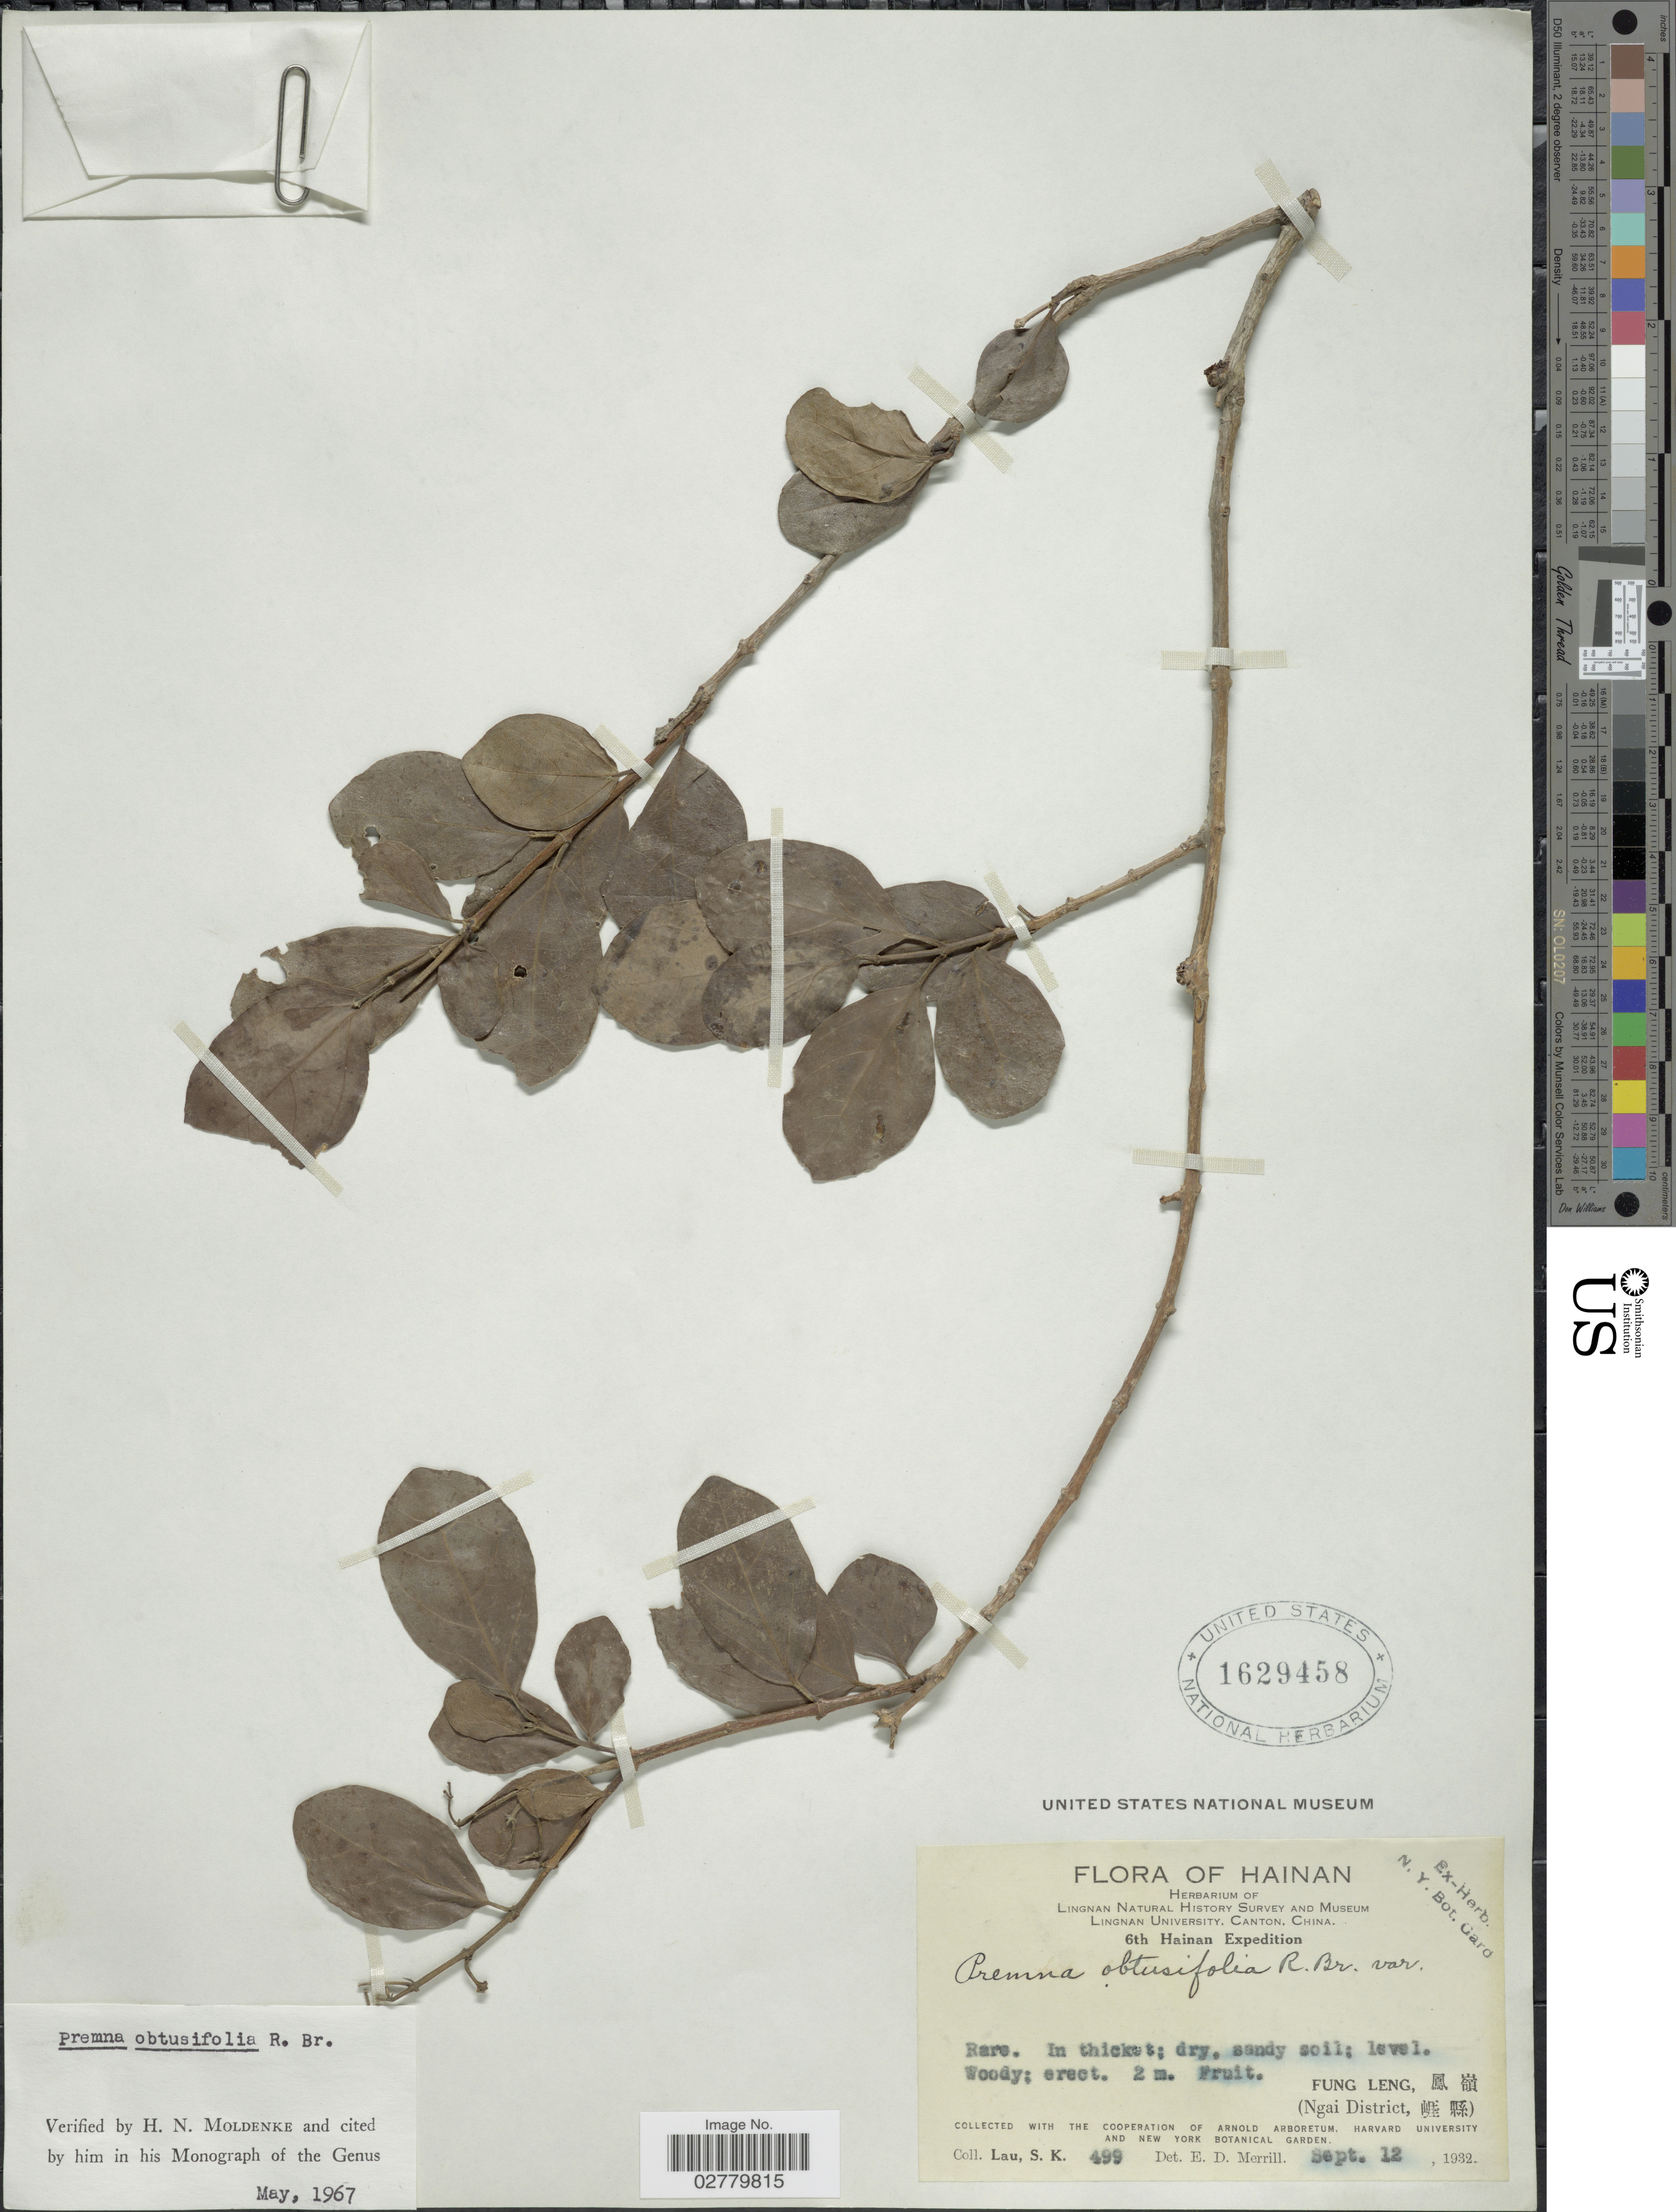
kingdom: Plantae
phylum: Tracheophyta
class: Magnoliopsida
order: Lamiales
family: Lamiaceae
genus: Premna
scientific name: Premna obtusifolia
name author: R. Br.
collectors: S. K. Lau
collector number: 499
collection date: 1932-09-12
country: China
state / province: Hainan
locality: Fung Leng. (Ngai District).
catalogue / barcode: US 1629458